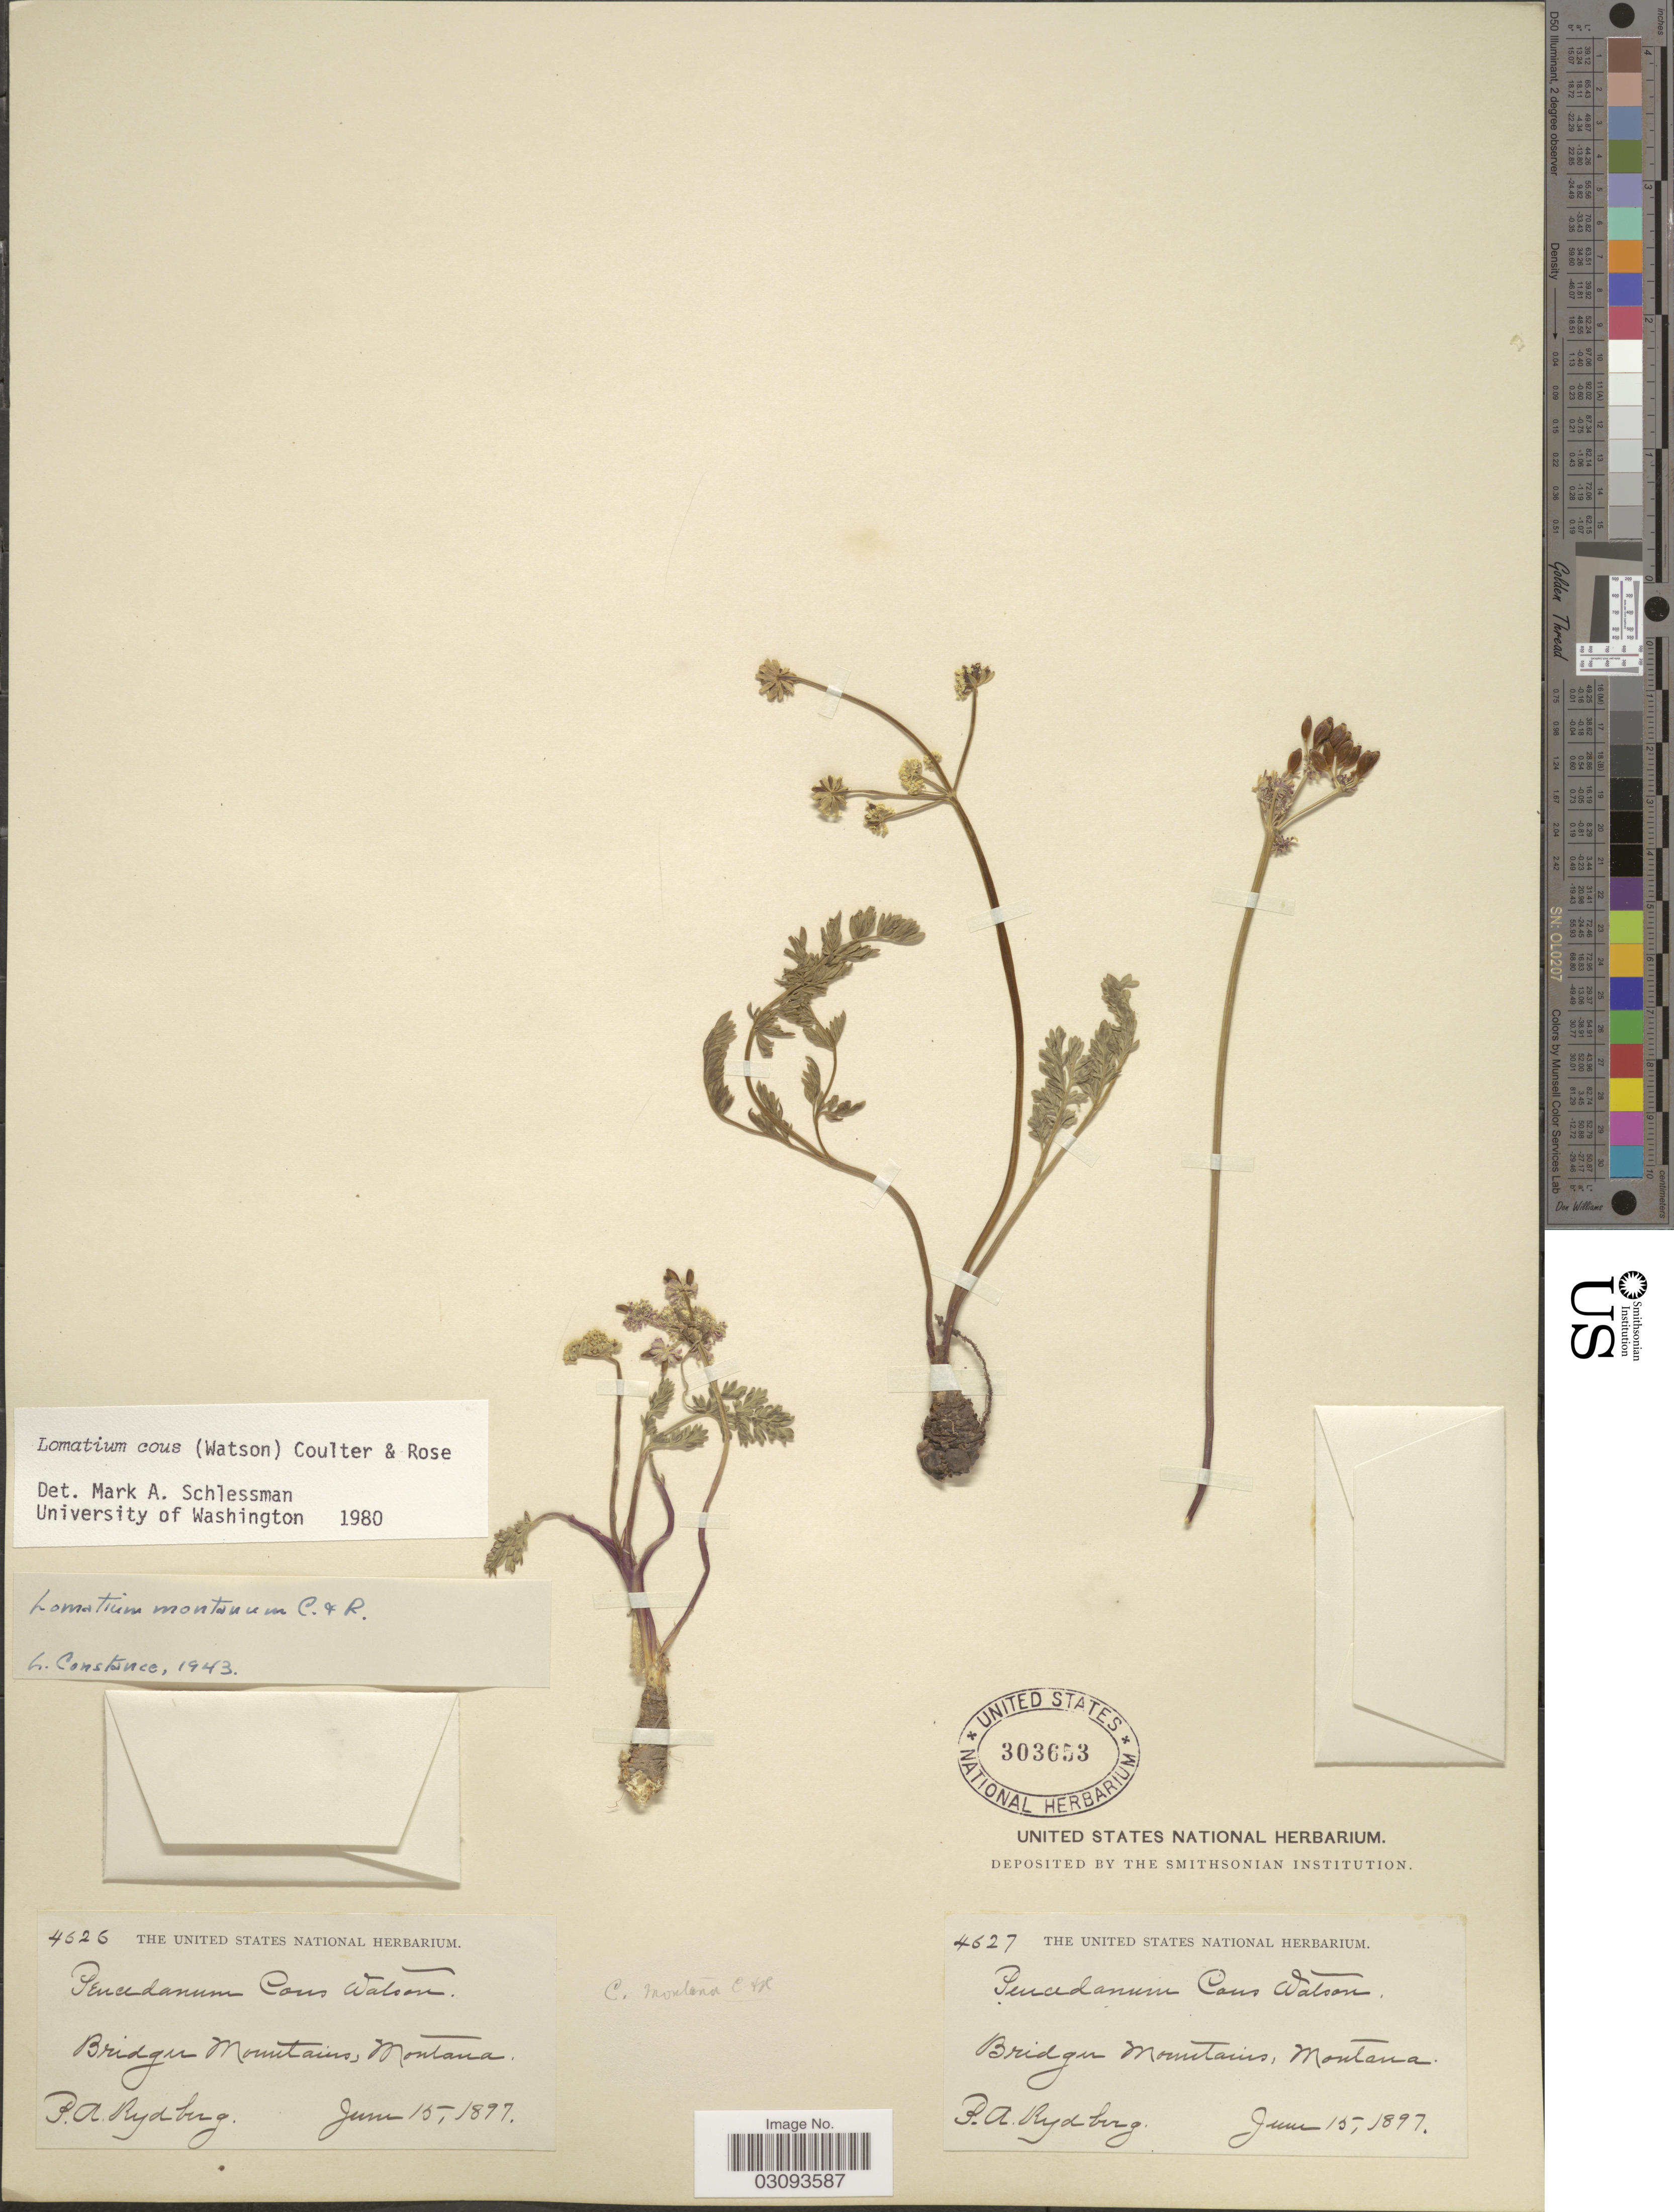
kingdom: Plantae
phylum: Tracheophyta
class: Magnoliopsida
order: Apiales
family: Apiaceae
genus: Lomatium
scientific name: Lomatium cous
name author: (S. Watson) J.M. Coult. & Rose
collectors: P. A. Rydberg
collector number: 4626/4627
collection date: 1897-06-15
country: United States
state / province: Montana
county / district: Gallatin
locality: Bridger Mountains.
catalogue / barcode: US 303653